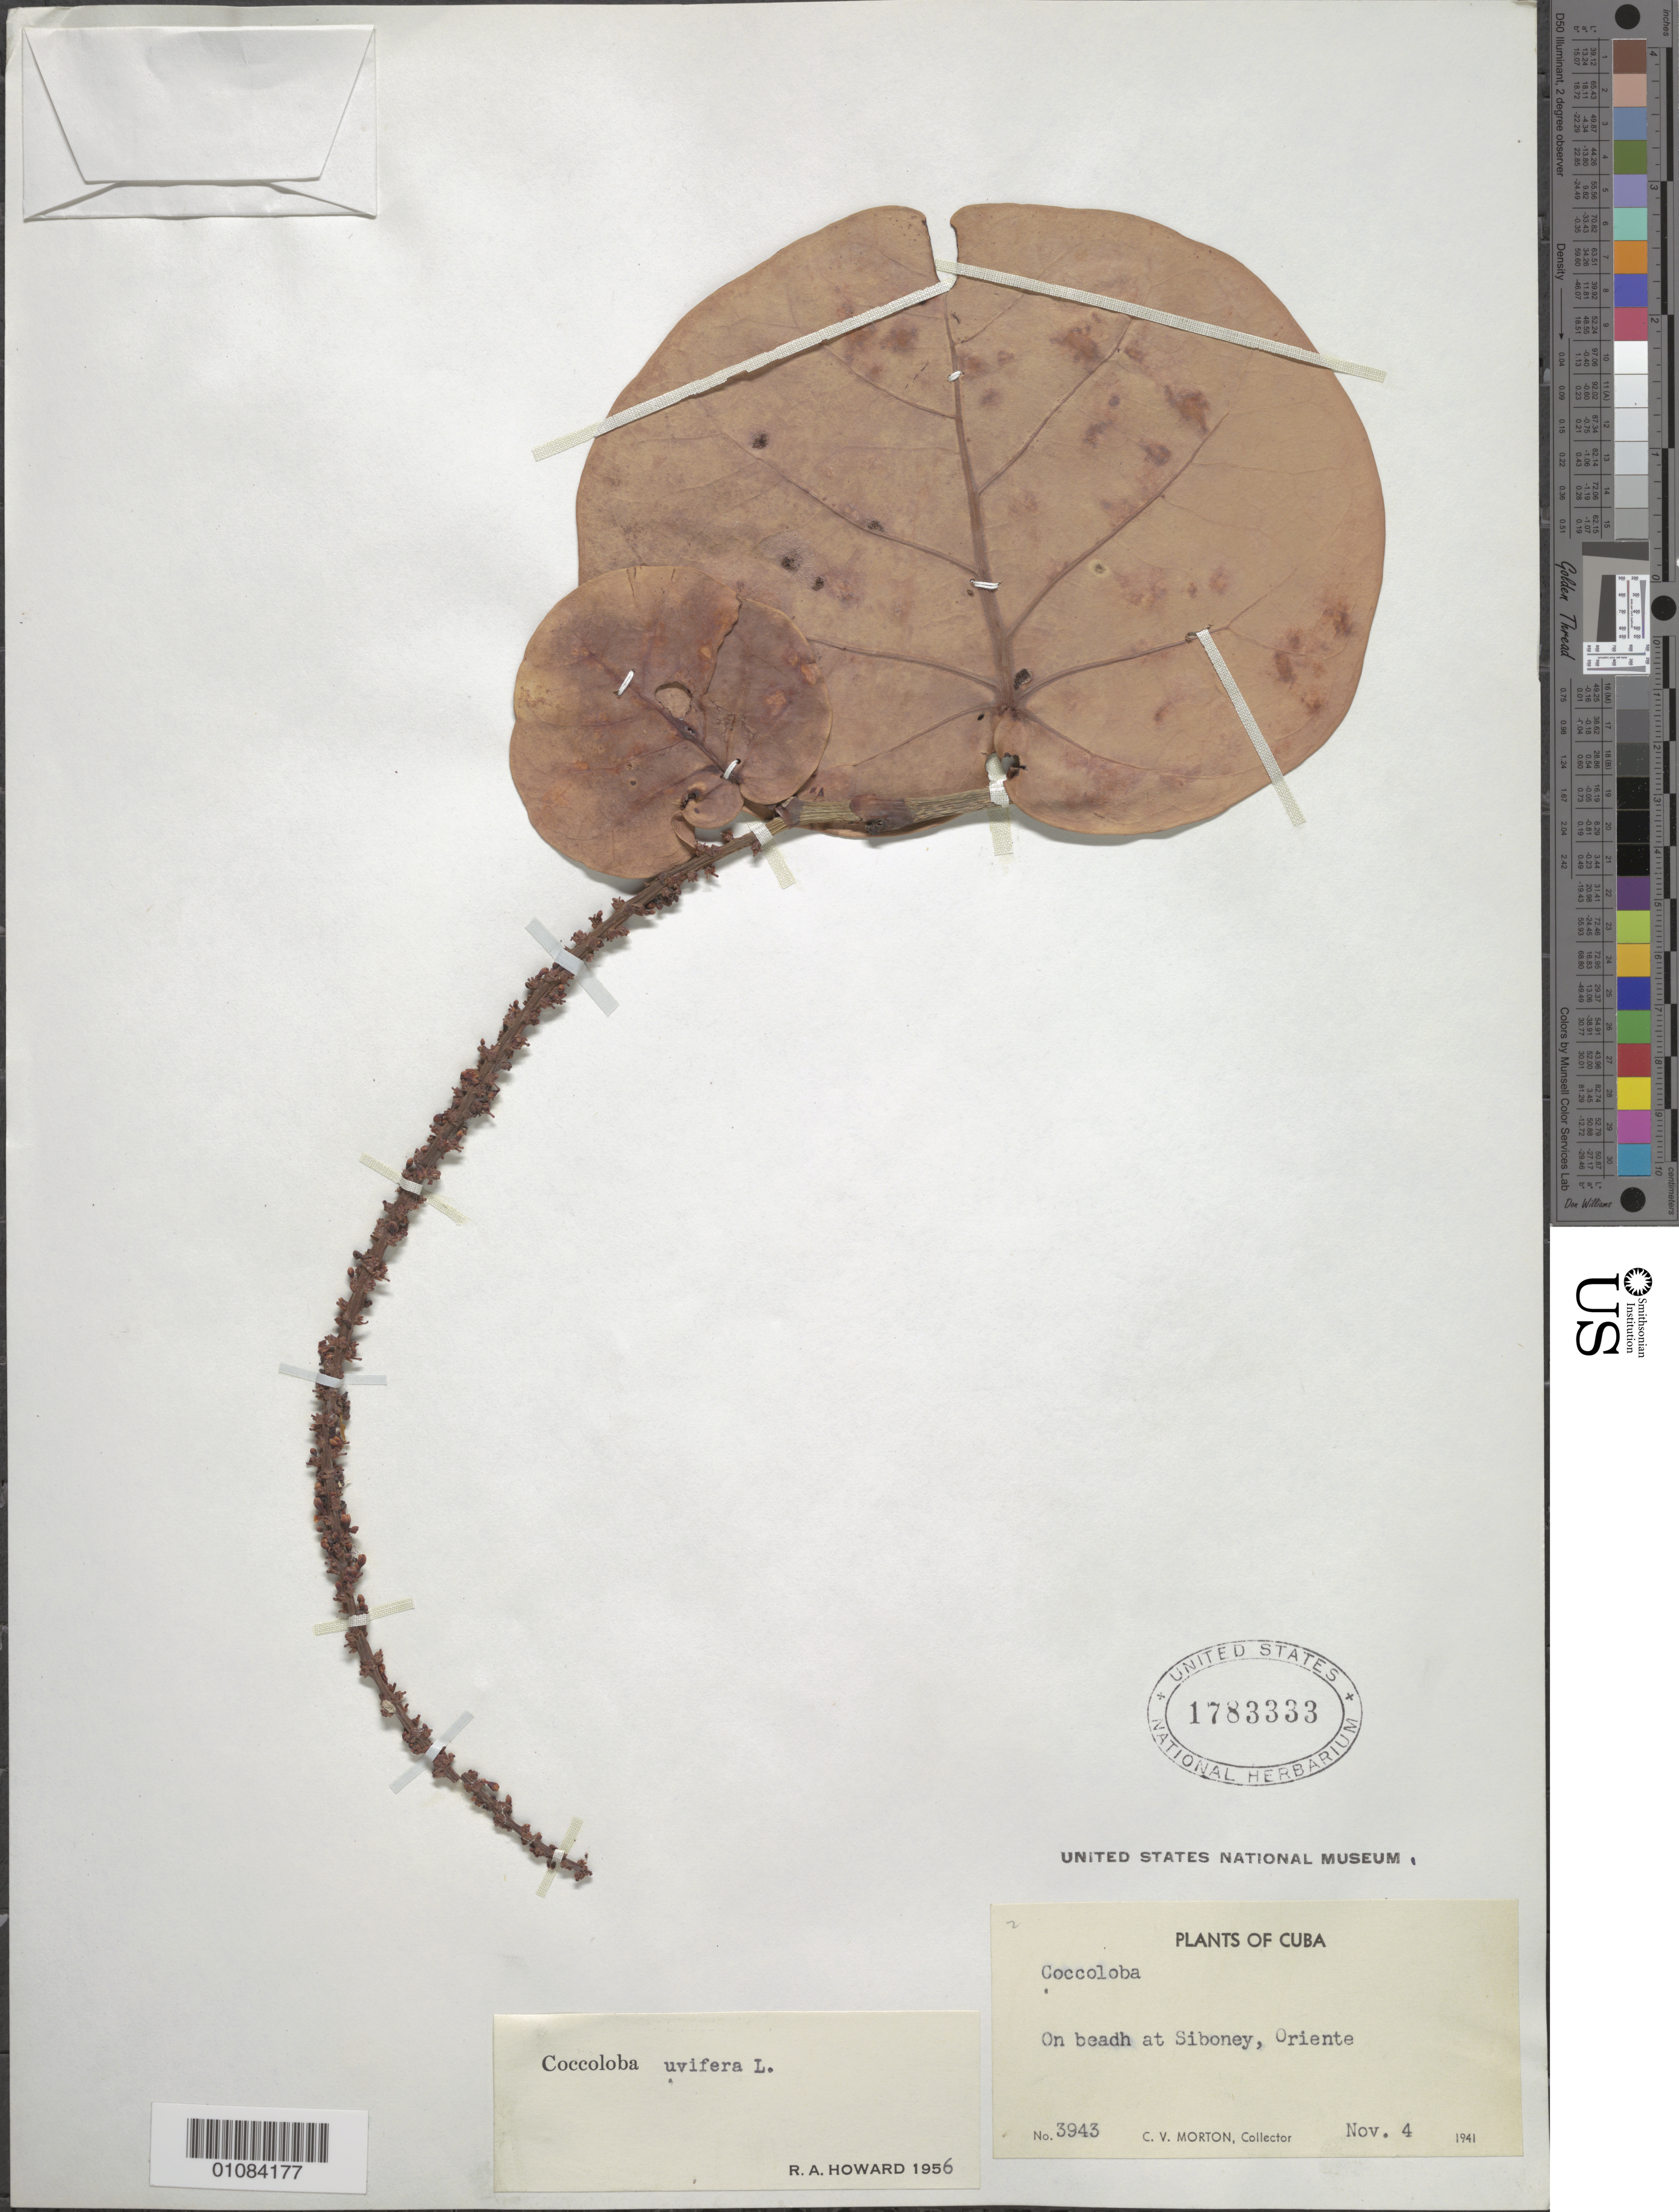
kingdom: Plantae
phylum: Tracheophyta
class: Magnoliopsida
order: Caryophyllales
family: Polygonaceae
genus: Coccoloba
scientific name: Coccoloba uvifera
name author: L.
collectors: C. V. Morton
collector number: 3943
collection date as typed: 04 Nov 1941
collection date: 1941-11-04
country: Cuba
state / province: Santiago de Cuba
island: Cuba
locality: Oriente, Siboney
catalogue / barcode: US 1783333